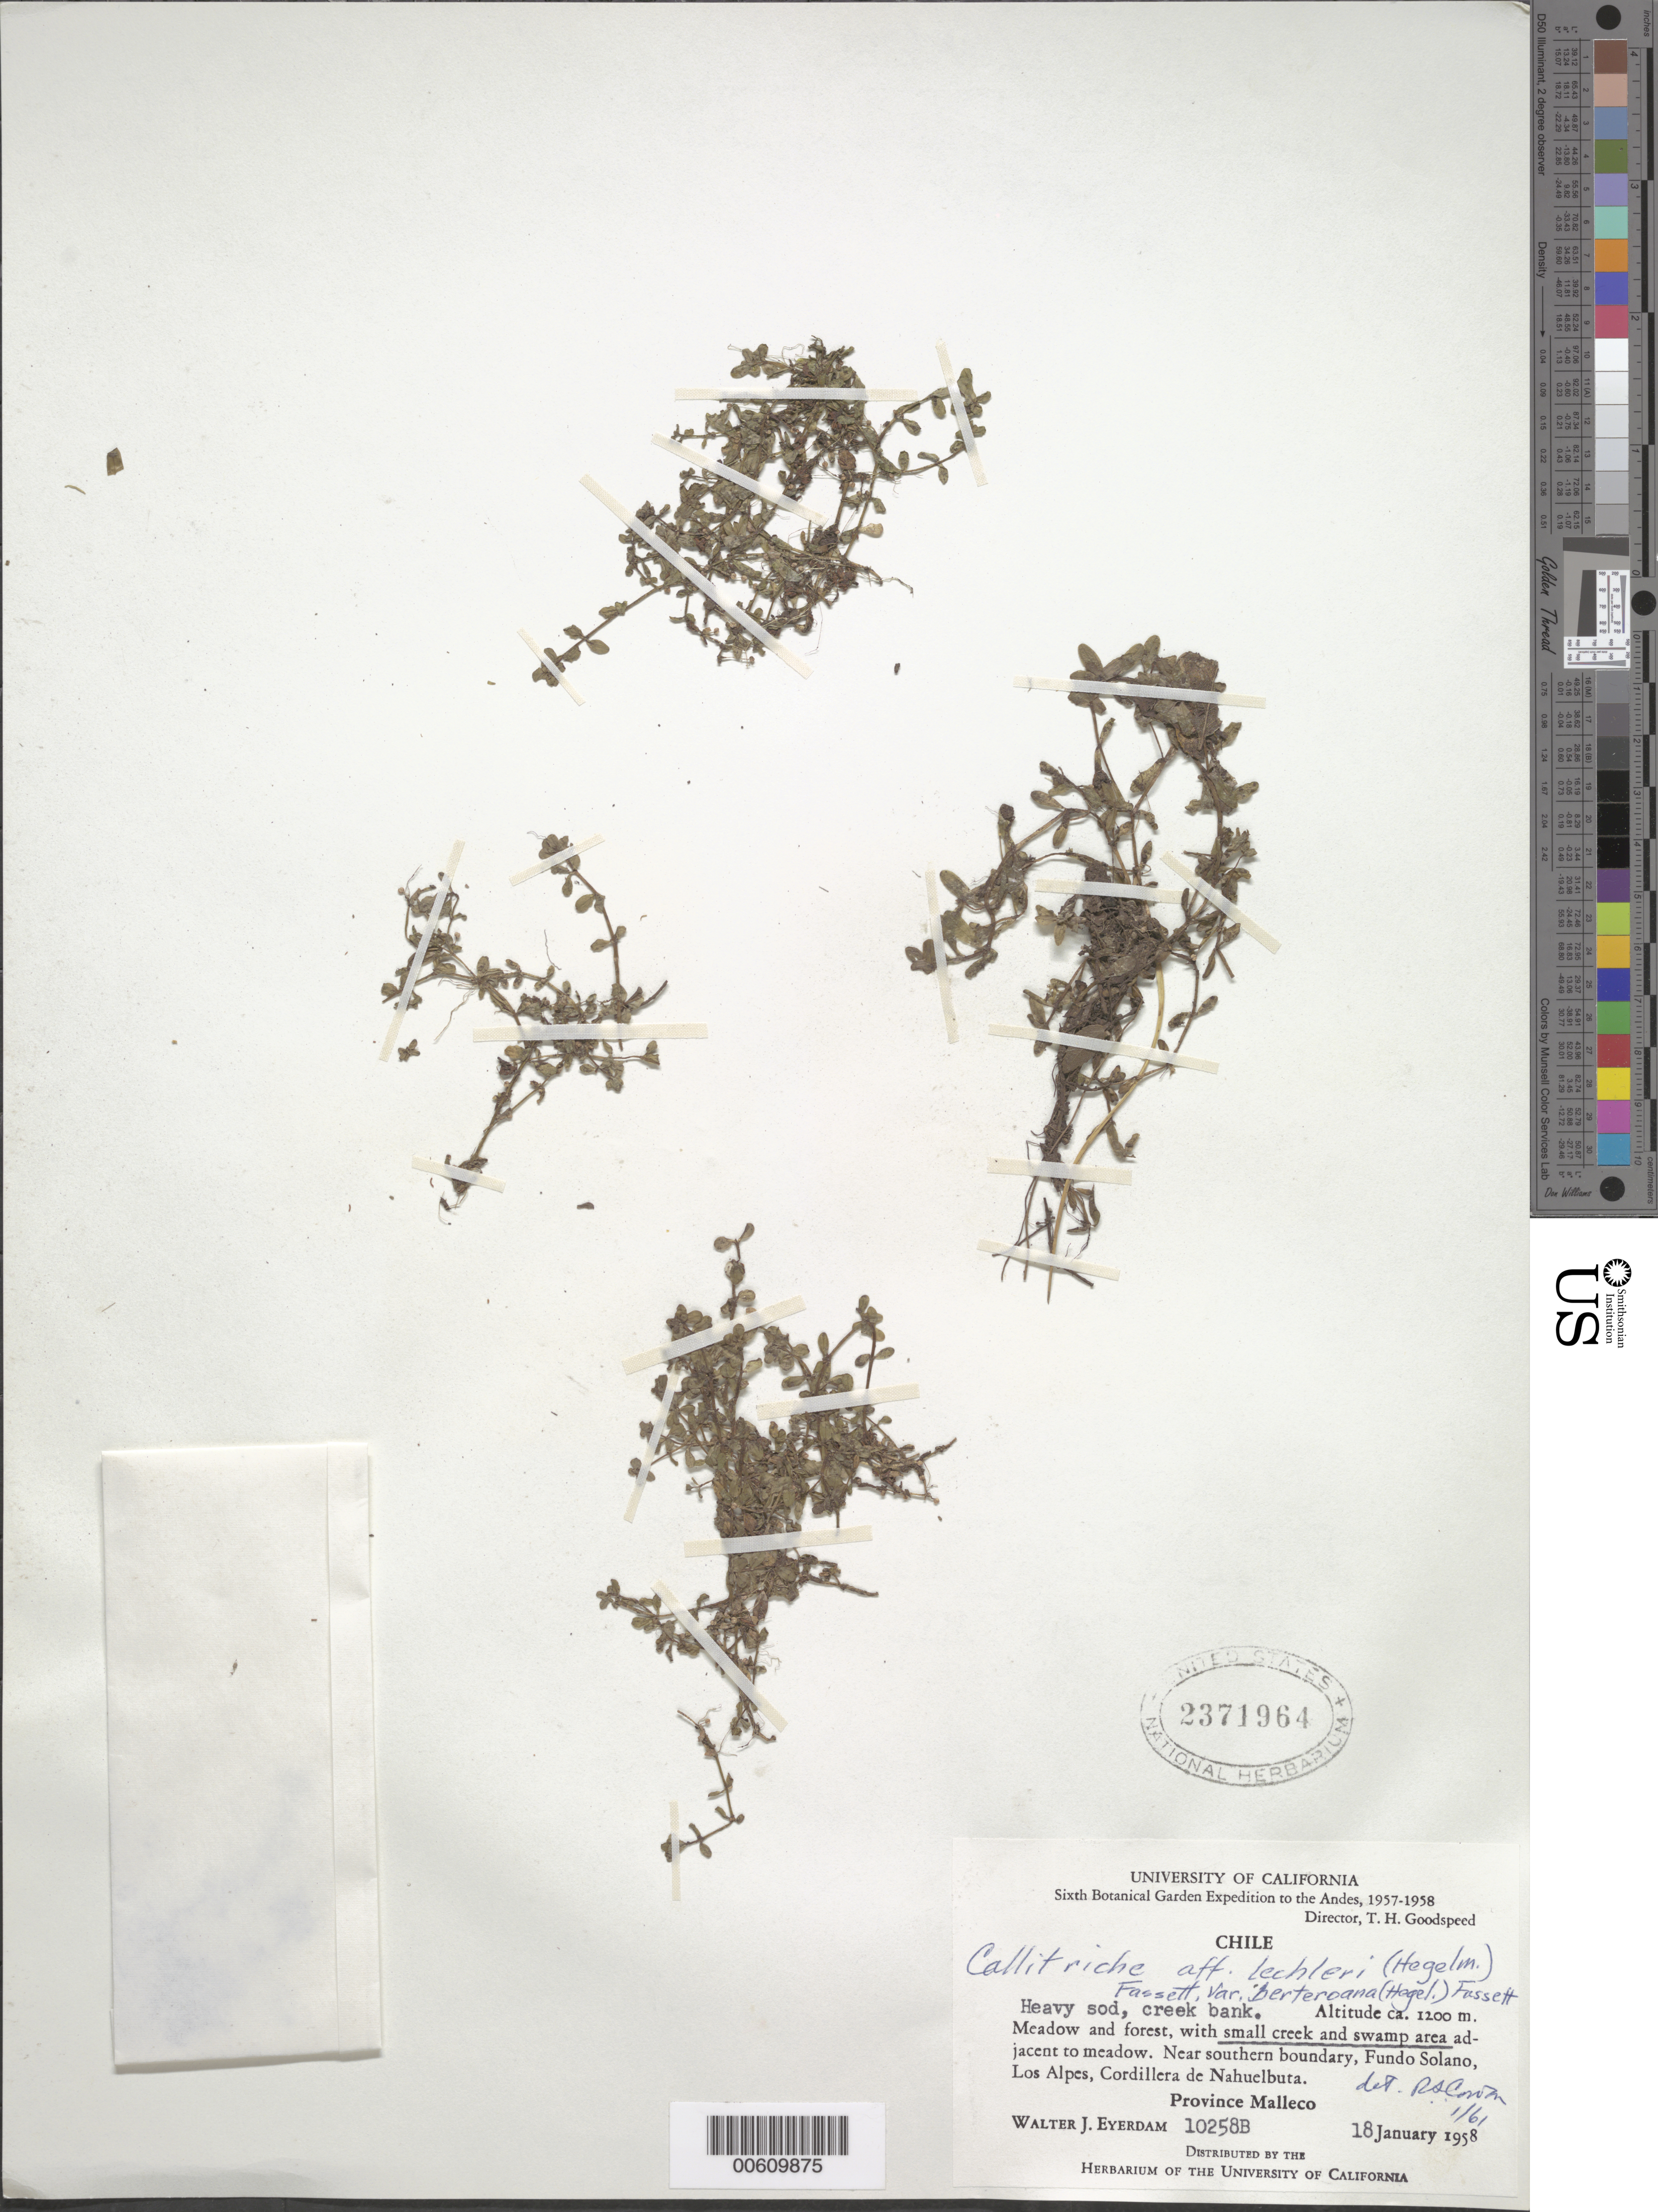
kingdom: Plantae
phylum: Tracheophyta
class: Magnoliopsida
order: Lamiales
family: Plantaginaceae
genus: Callitriche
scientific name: Callitriche lechleri var. berteroana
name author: (Hegelm.) Fassett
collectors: W. J. Eyerdam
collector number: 1025B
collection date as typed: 18 Jan 1958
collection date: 1958-01-18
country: Chile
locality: Near southern boundaru, Fundo Splano, Los Alpes, Cordillera de Nahuelbuta.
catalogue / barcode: US 2371964